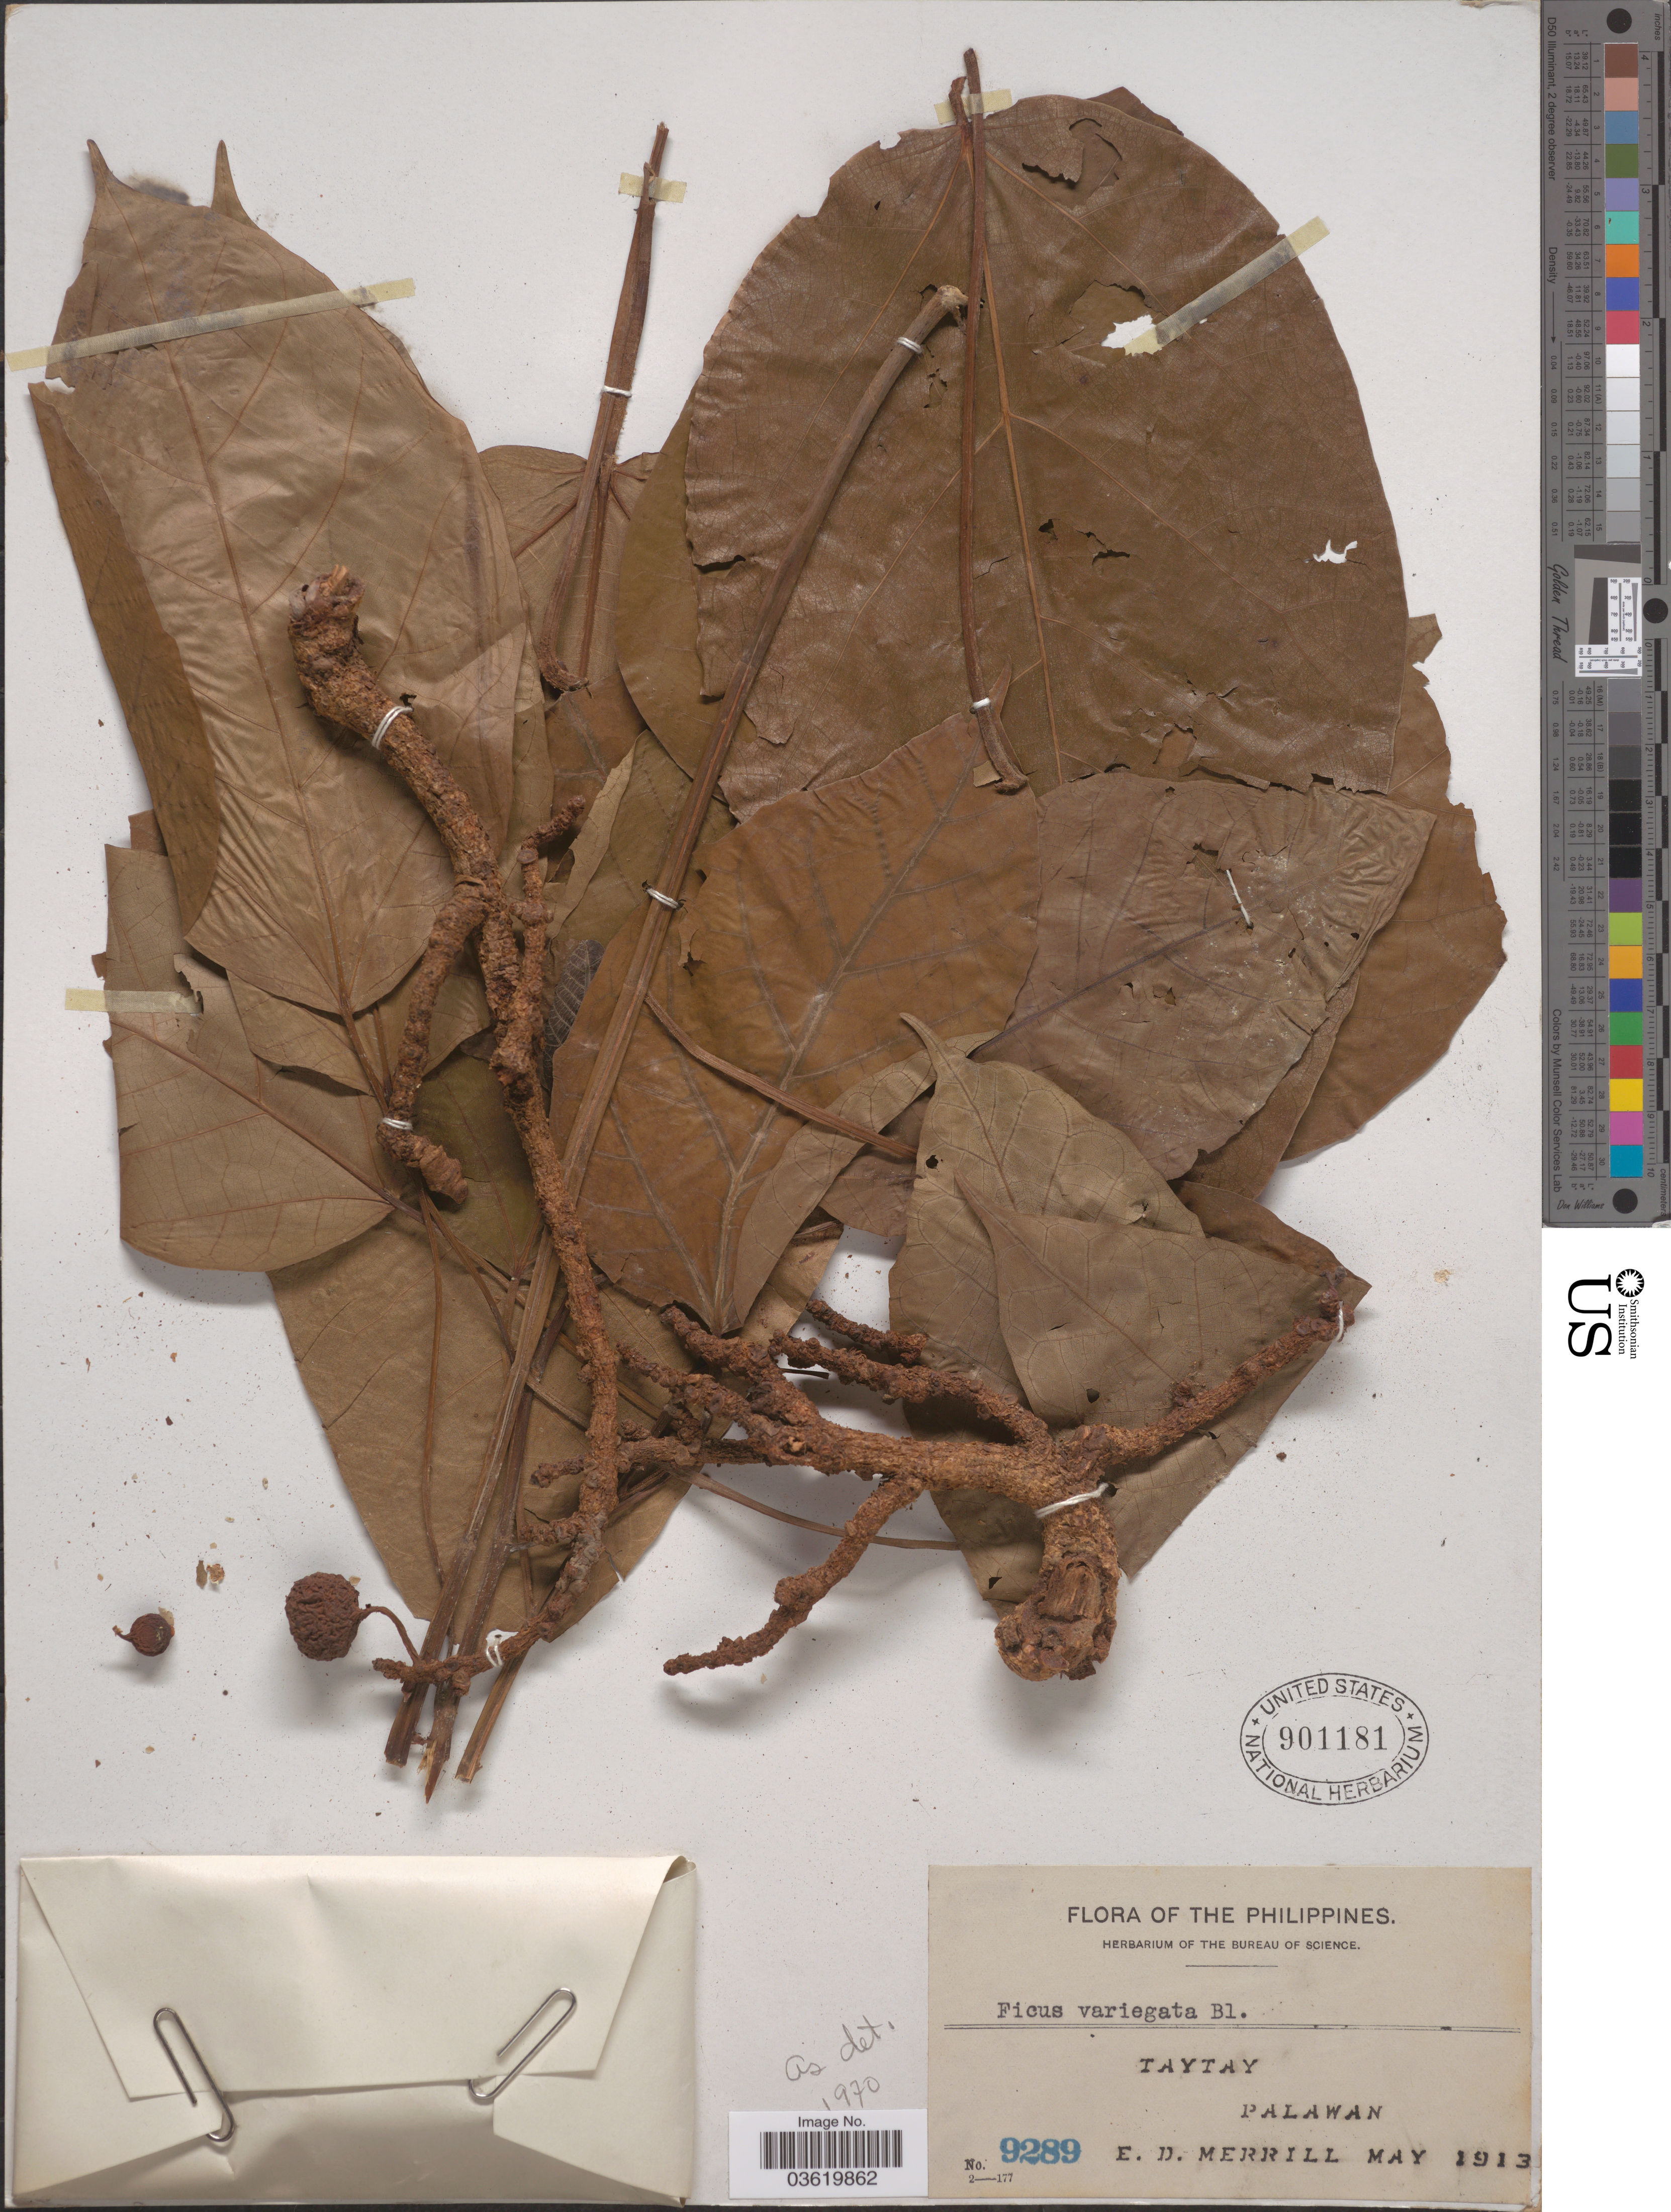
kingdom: Plantae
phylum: Tracheophyta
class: Magnoliopsida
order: Rosales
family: Moraceae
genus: Ficus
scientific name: Ficus variegata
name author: Blume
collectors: E. D. Merrill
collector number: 9289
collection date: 1913-05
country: Philippines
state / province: Mimaropa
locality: Taytay, Palawan.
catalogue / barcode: US 901181